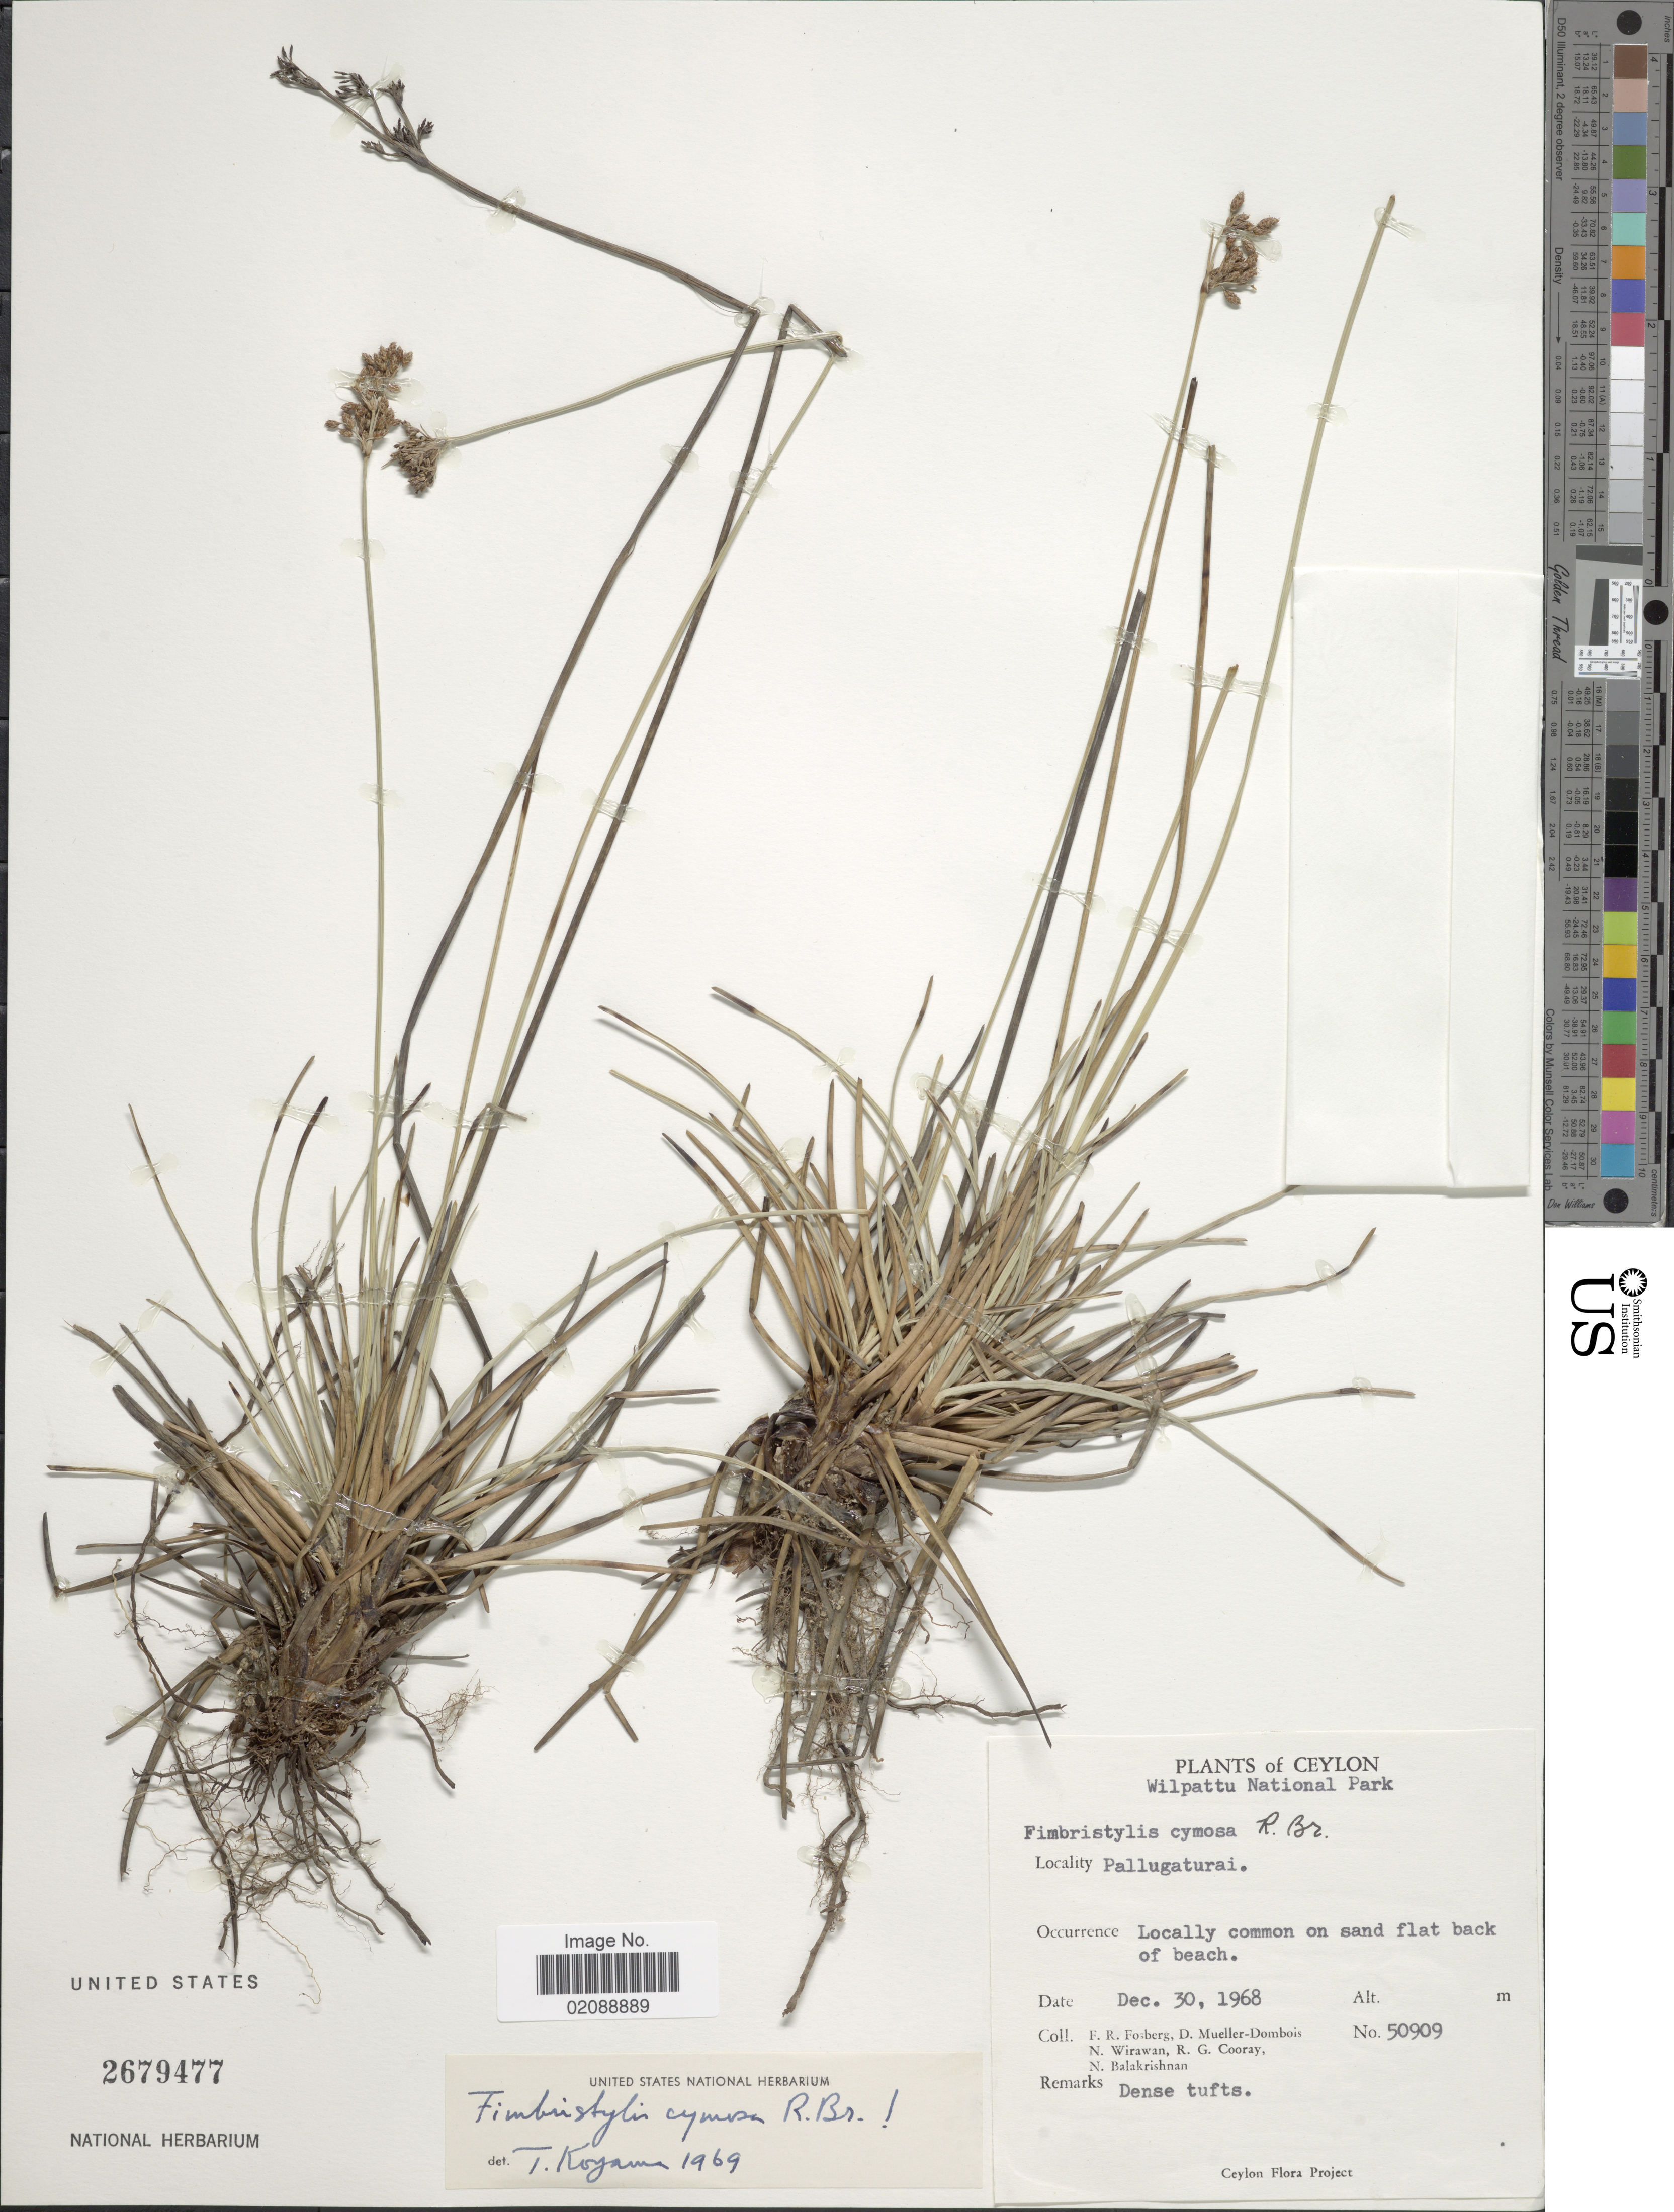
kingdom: Plantae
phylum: Tracheophyta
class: Liliopsida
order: Poales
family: Cyperaceae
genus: Fimbristylis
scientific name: Fimbristylis cymosa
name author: R. Br.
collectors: F. R. Fosberg, D. Mueller-Dombois, N. Wirawan, R. Cooray & N. Balakrishnan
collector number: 50909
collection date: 1968-12-30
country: Sri Lanka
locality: Ceylon, Wilpattu National Park, Pallugaturai, locally common on sand flat back of beach.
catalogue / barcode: US 2679477